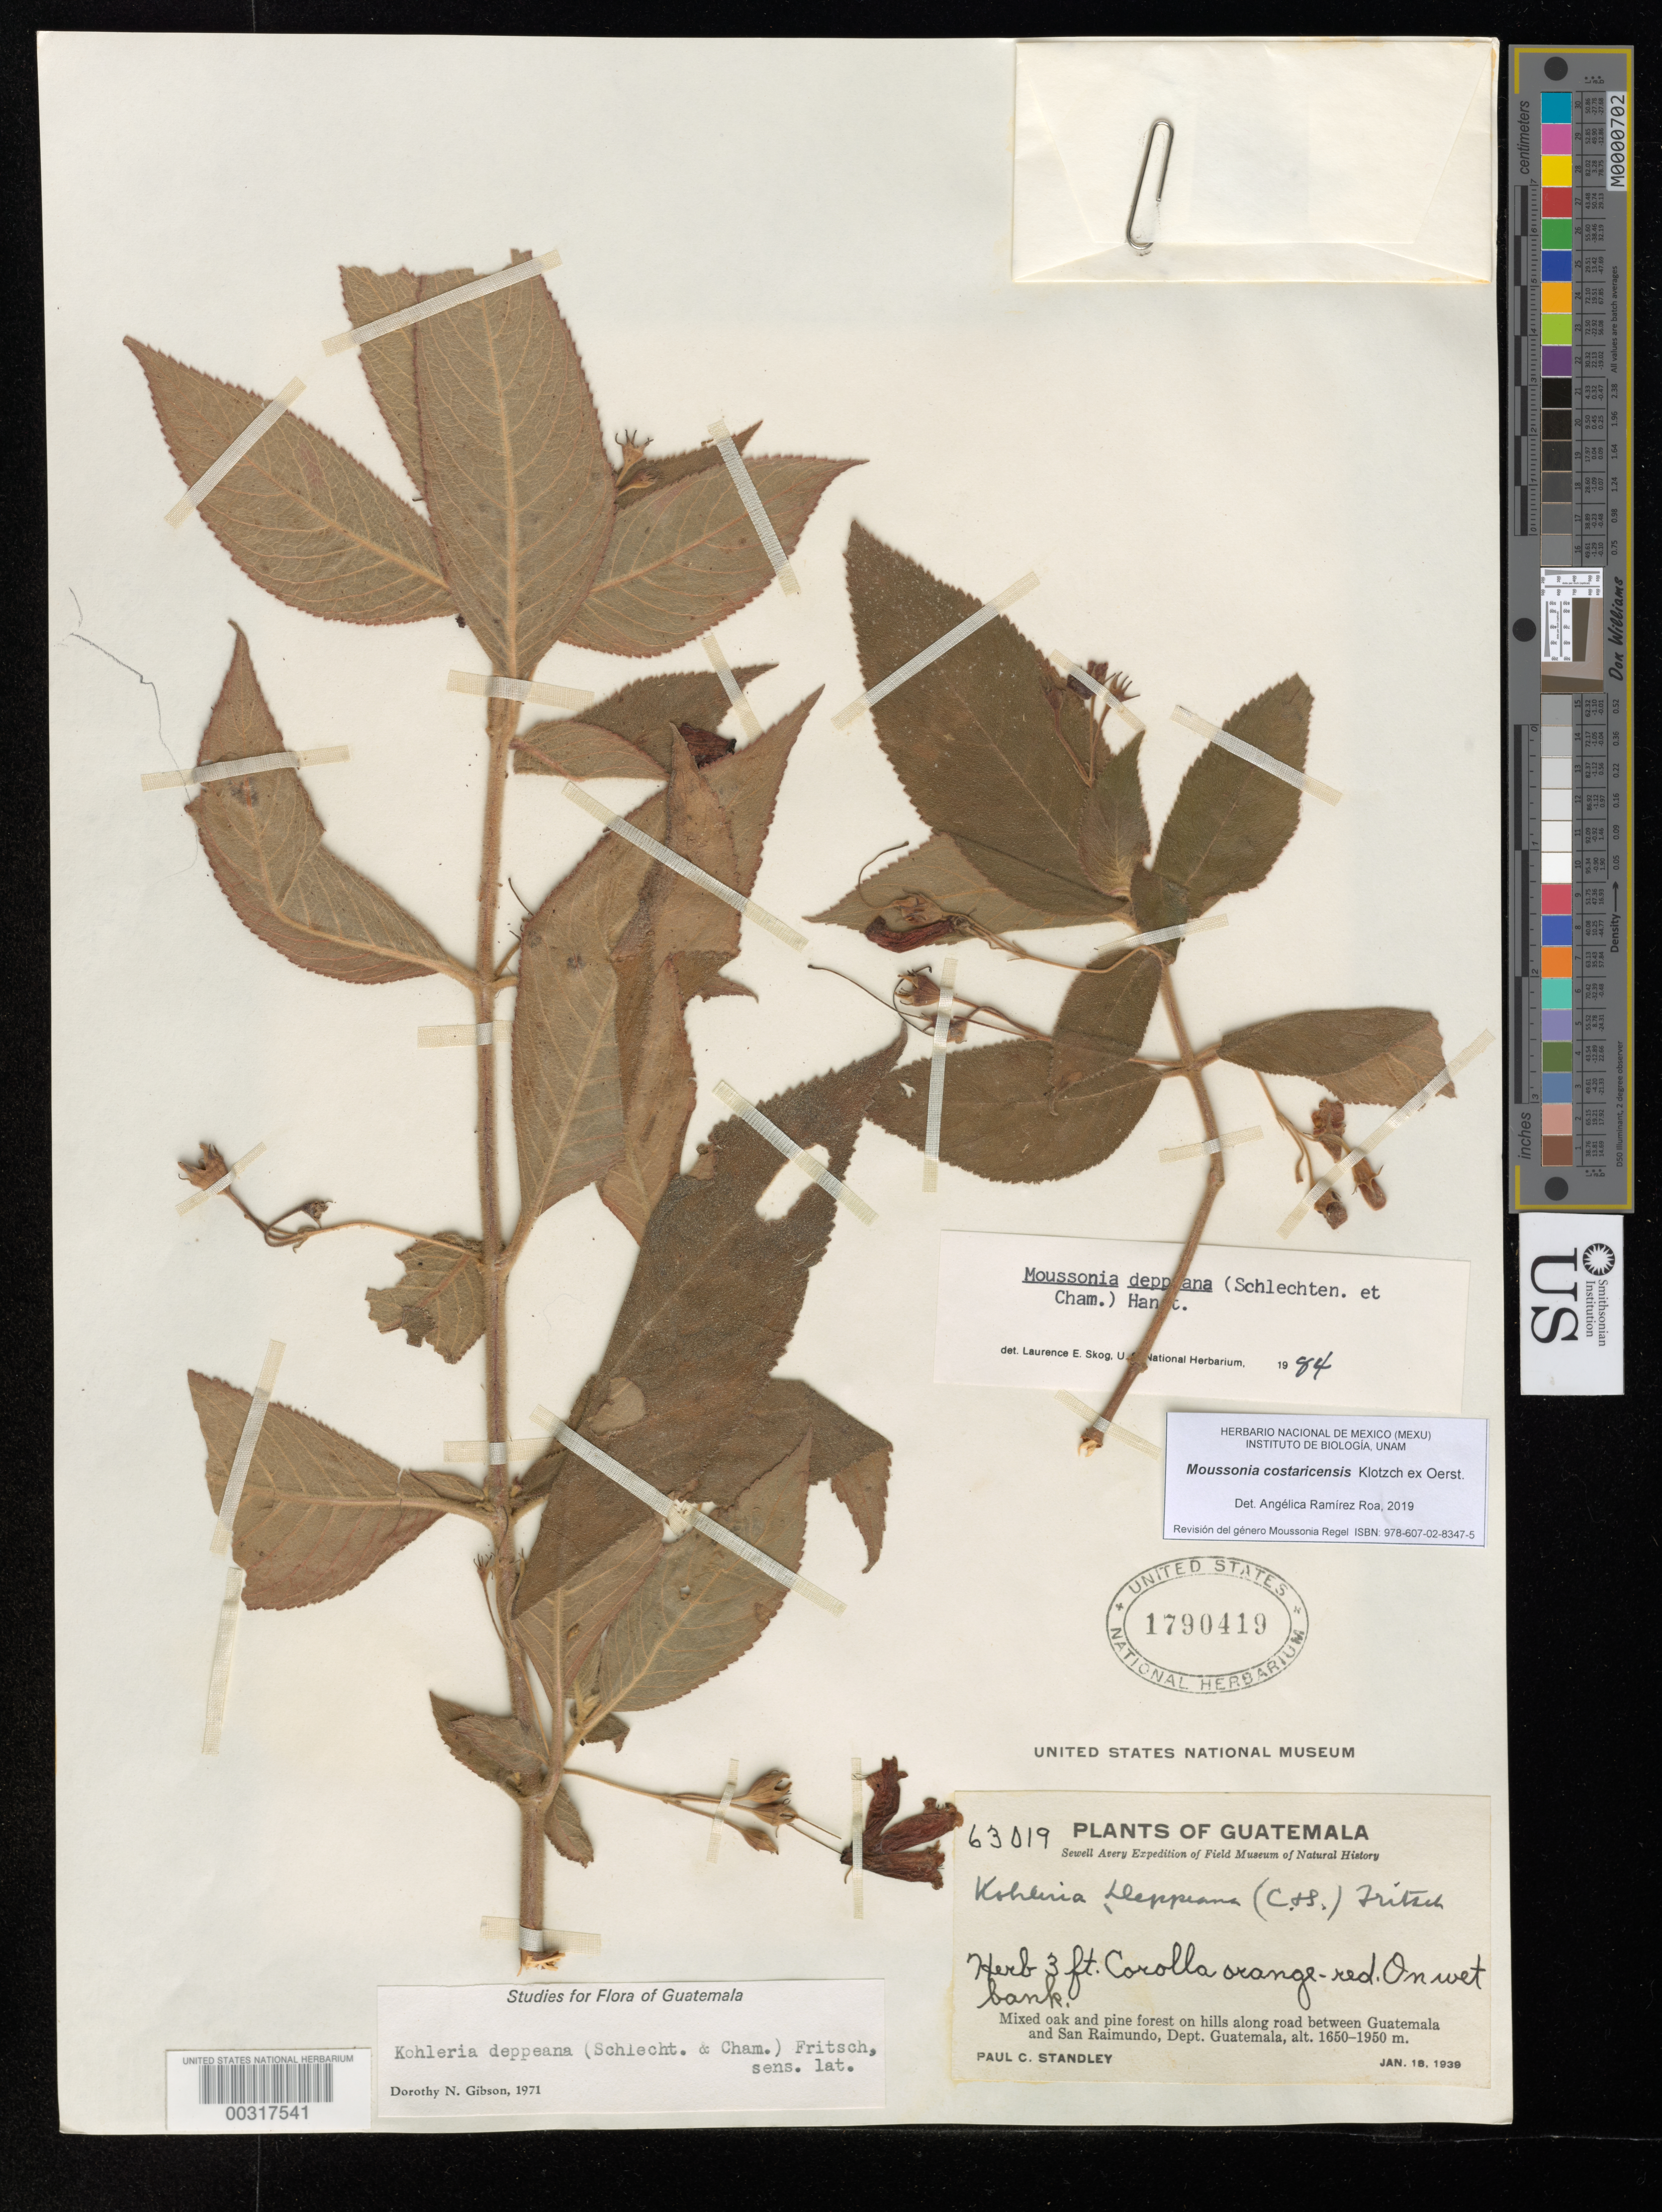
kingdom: Plantae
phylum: Tracheophyta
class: Magnoliopsida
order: Lamiales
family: Gesneriaceae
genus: Moussonia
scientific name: Moussonia costaricensis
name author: Klotzsch ex Oerst.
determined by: Ramírez-Roa, A.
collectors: P. C. Standley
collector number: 63019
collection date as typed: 18 Jan 1939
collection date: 1939-01-18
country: Guatemala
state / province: Guatemala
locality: Along road between Guatemala and San Raimundo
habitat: On wet bank. Mixed oak and pine forest.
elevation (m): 1650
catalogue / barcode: US 1790419